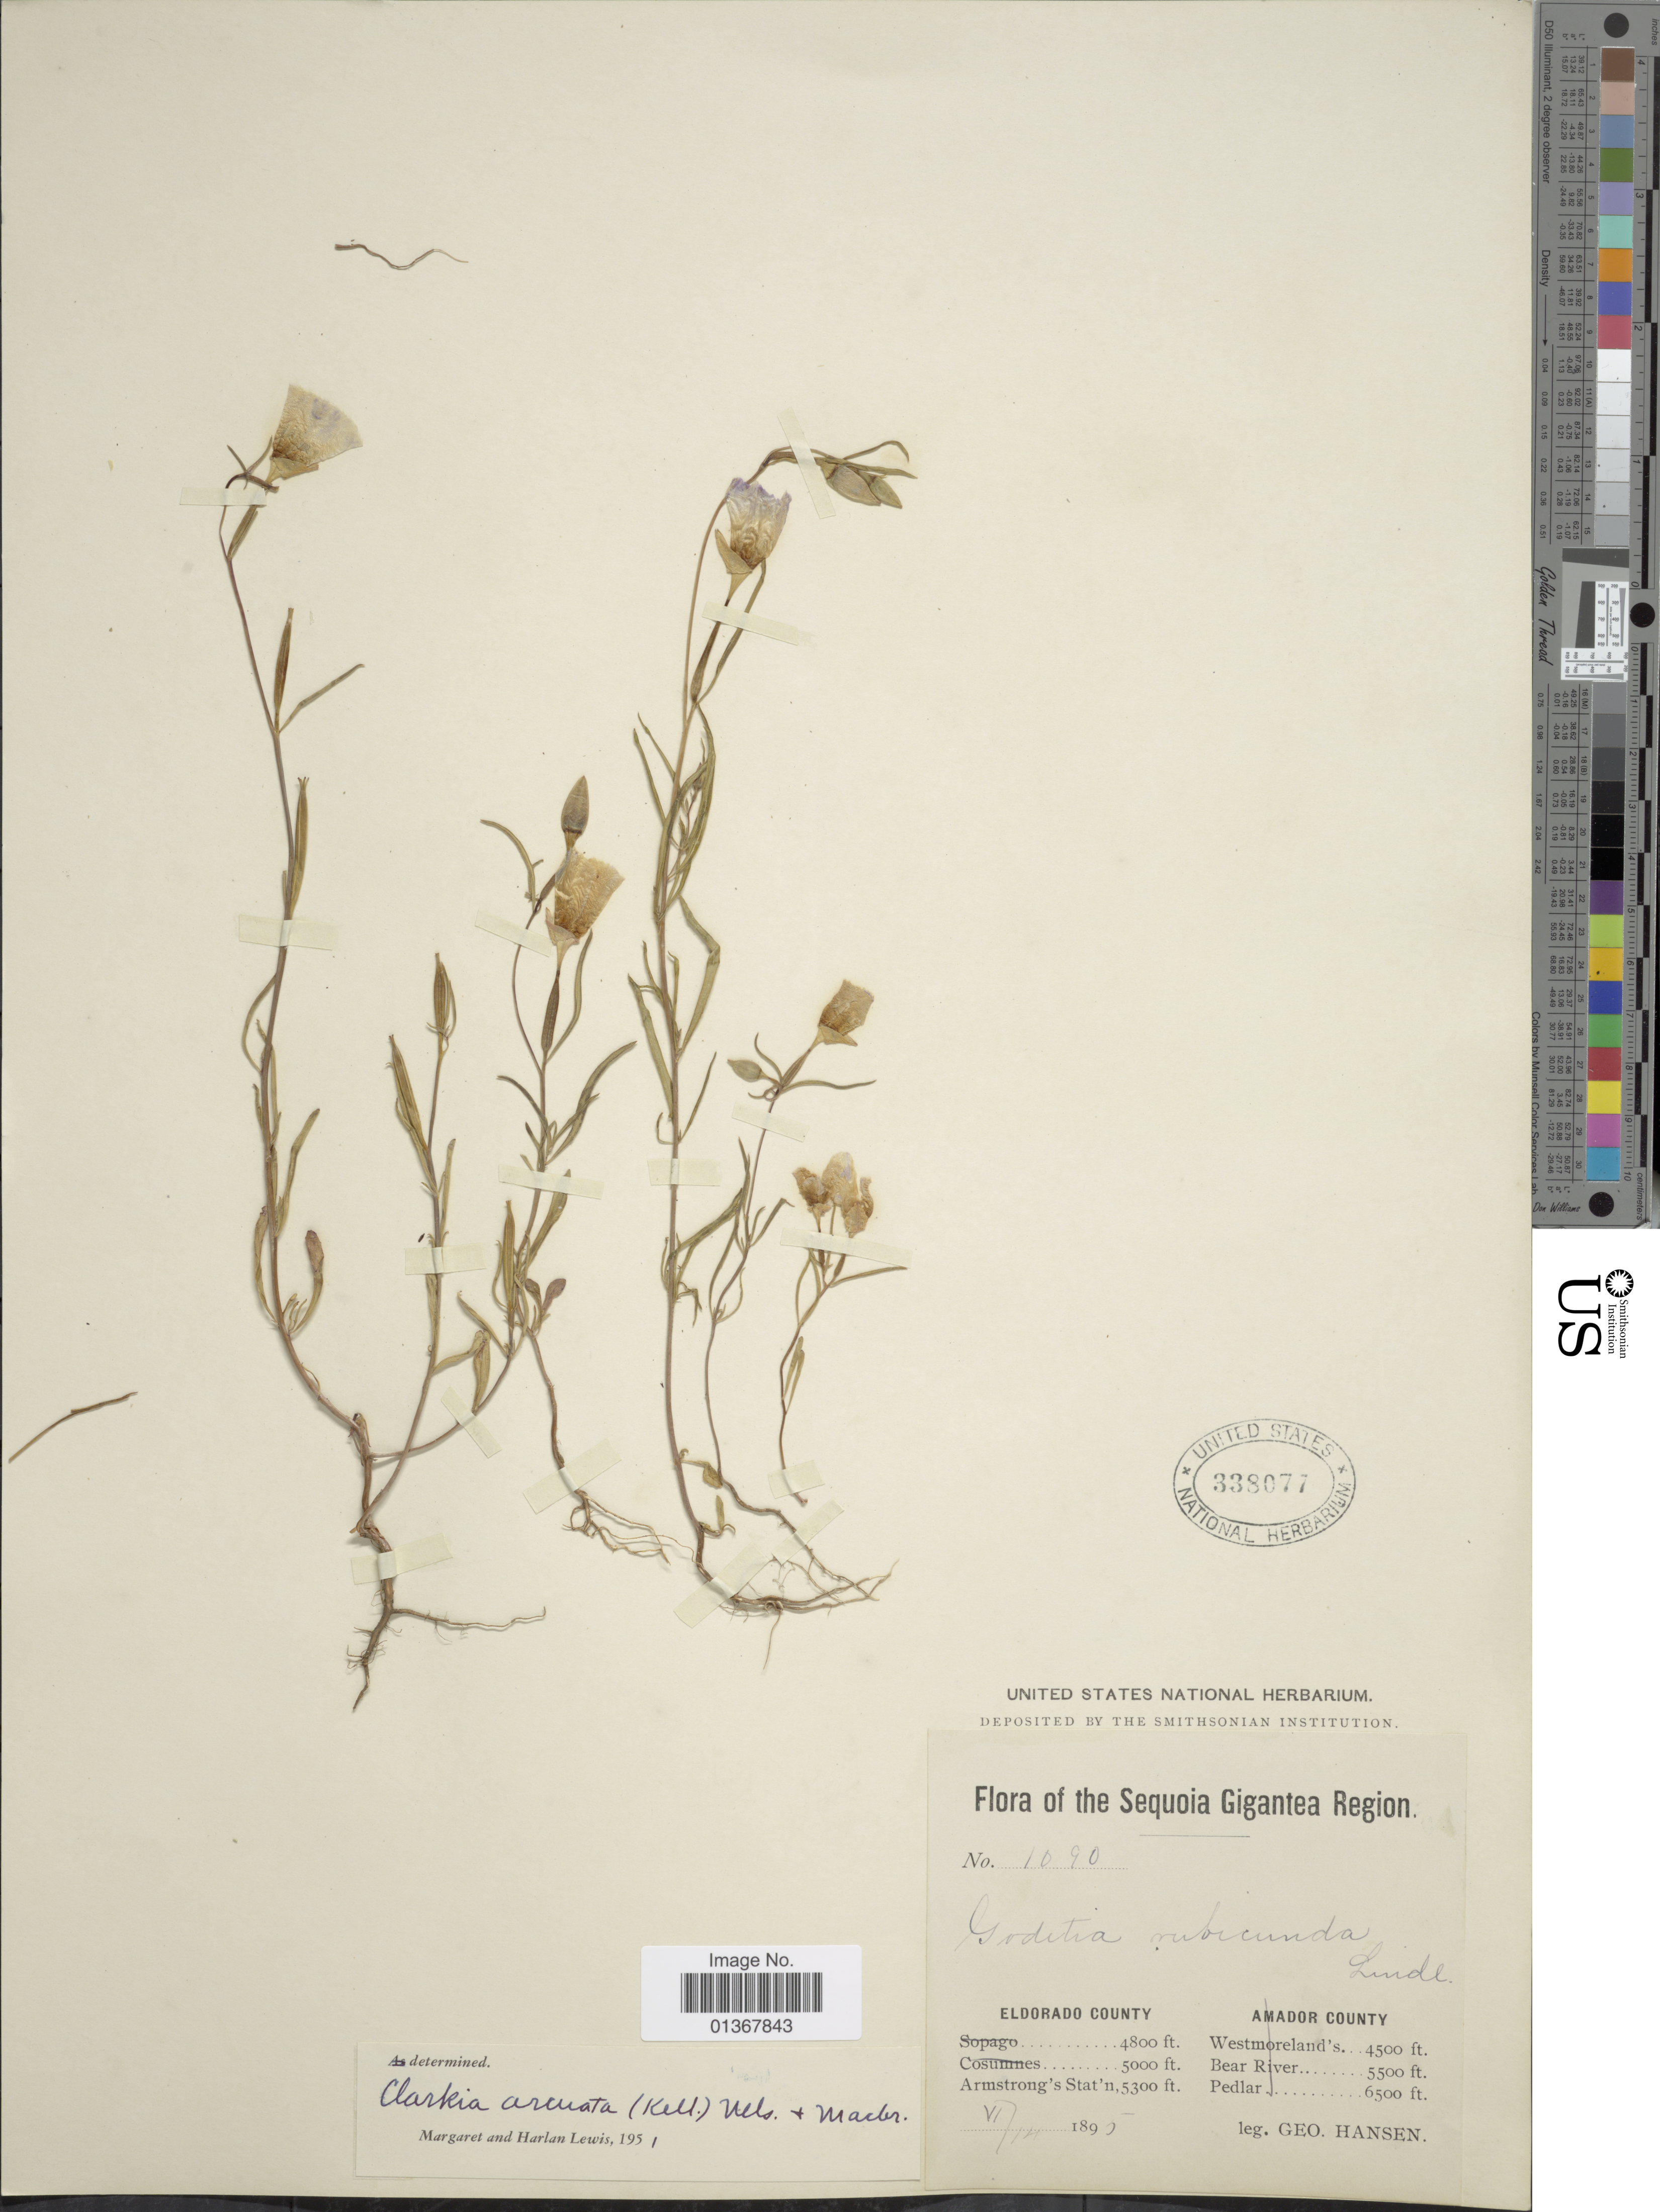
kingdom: Plantae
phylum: Tracheophyta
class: Magnoliopsida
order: Myrtales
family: Onagraceae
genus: Clarkia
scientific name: Clarkia arcuata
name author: (Kellogg) A. Nelson & J.F. Macbr.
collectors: G. Hansen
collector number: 1090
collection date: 1895-06-11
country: United States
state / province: California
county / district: El Dorado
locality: Sequoia Gigantea Region, Eldorado County, Armstrong's Stat'n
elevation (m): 1615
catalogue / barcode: US 338077